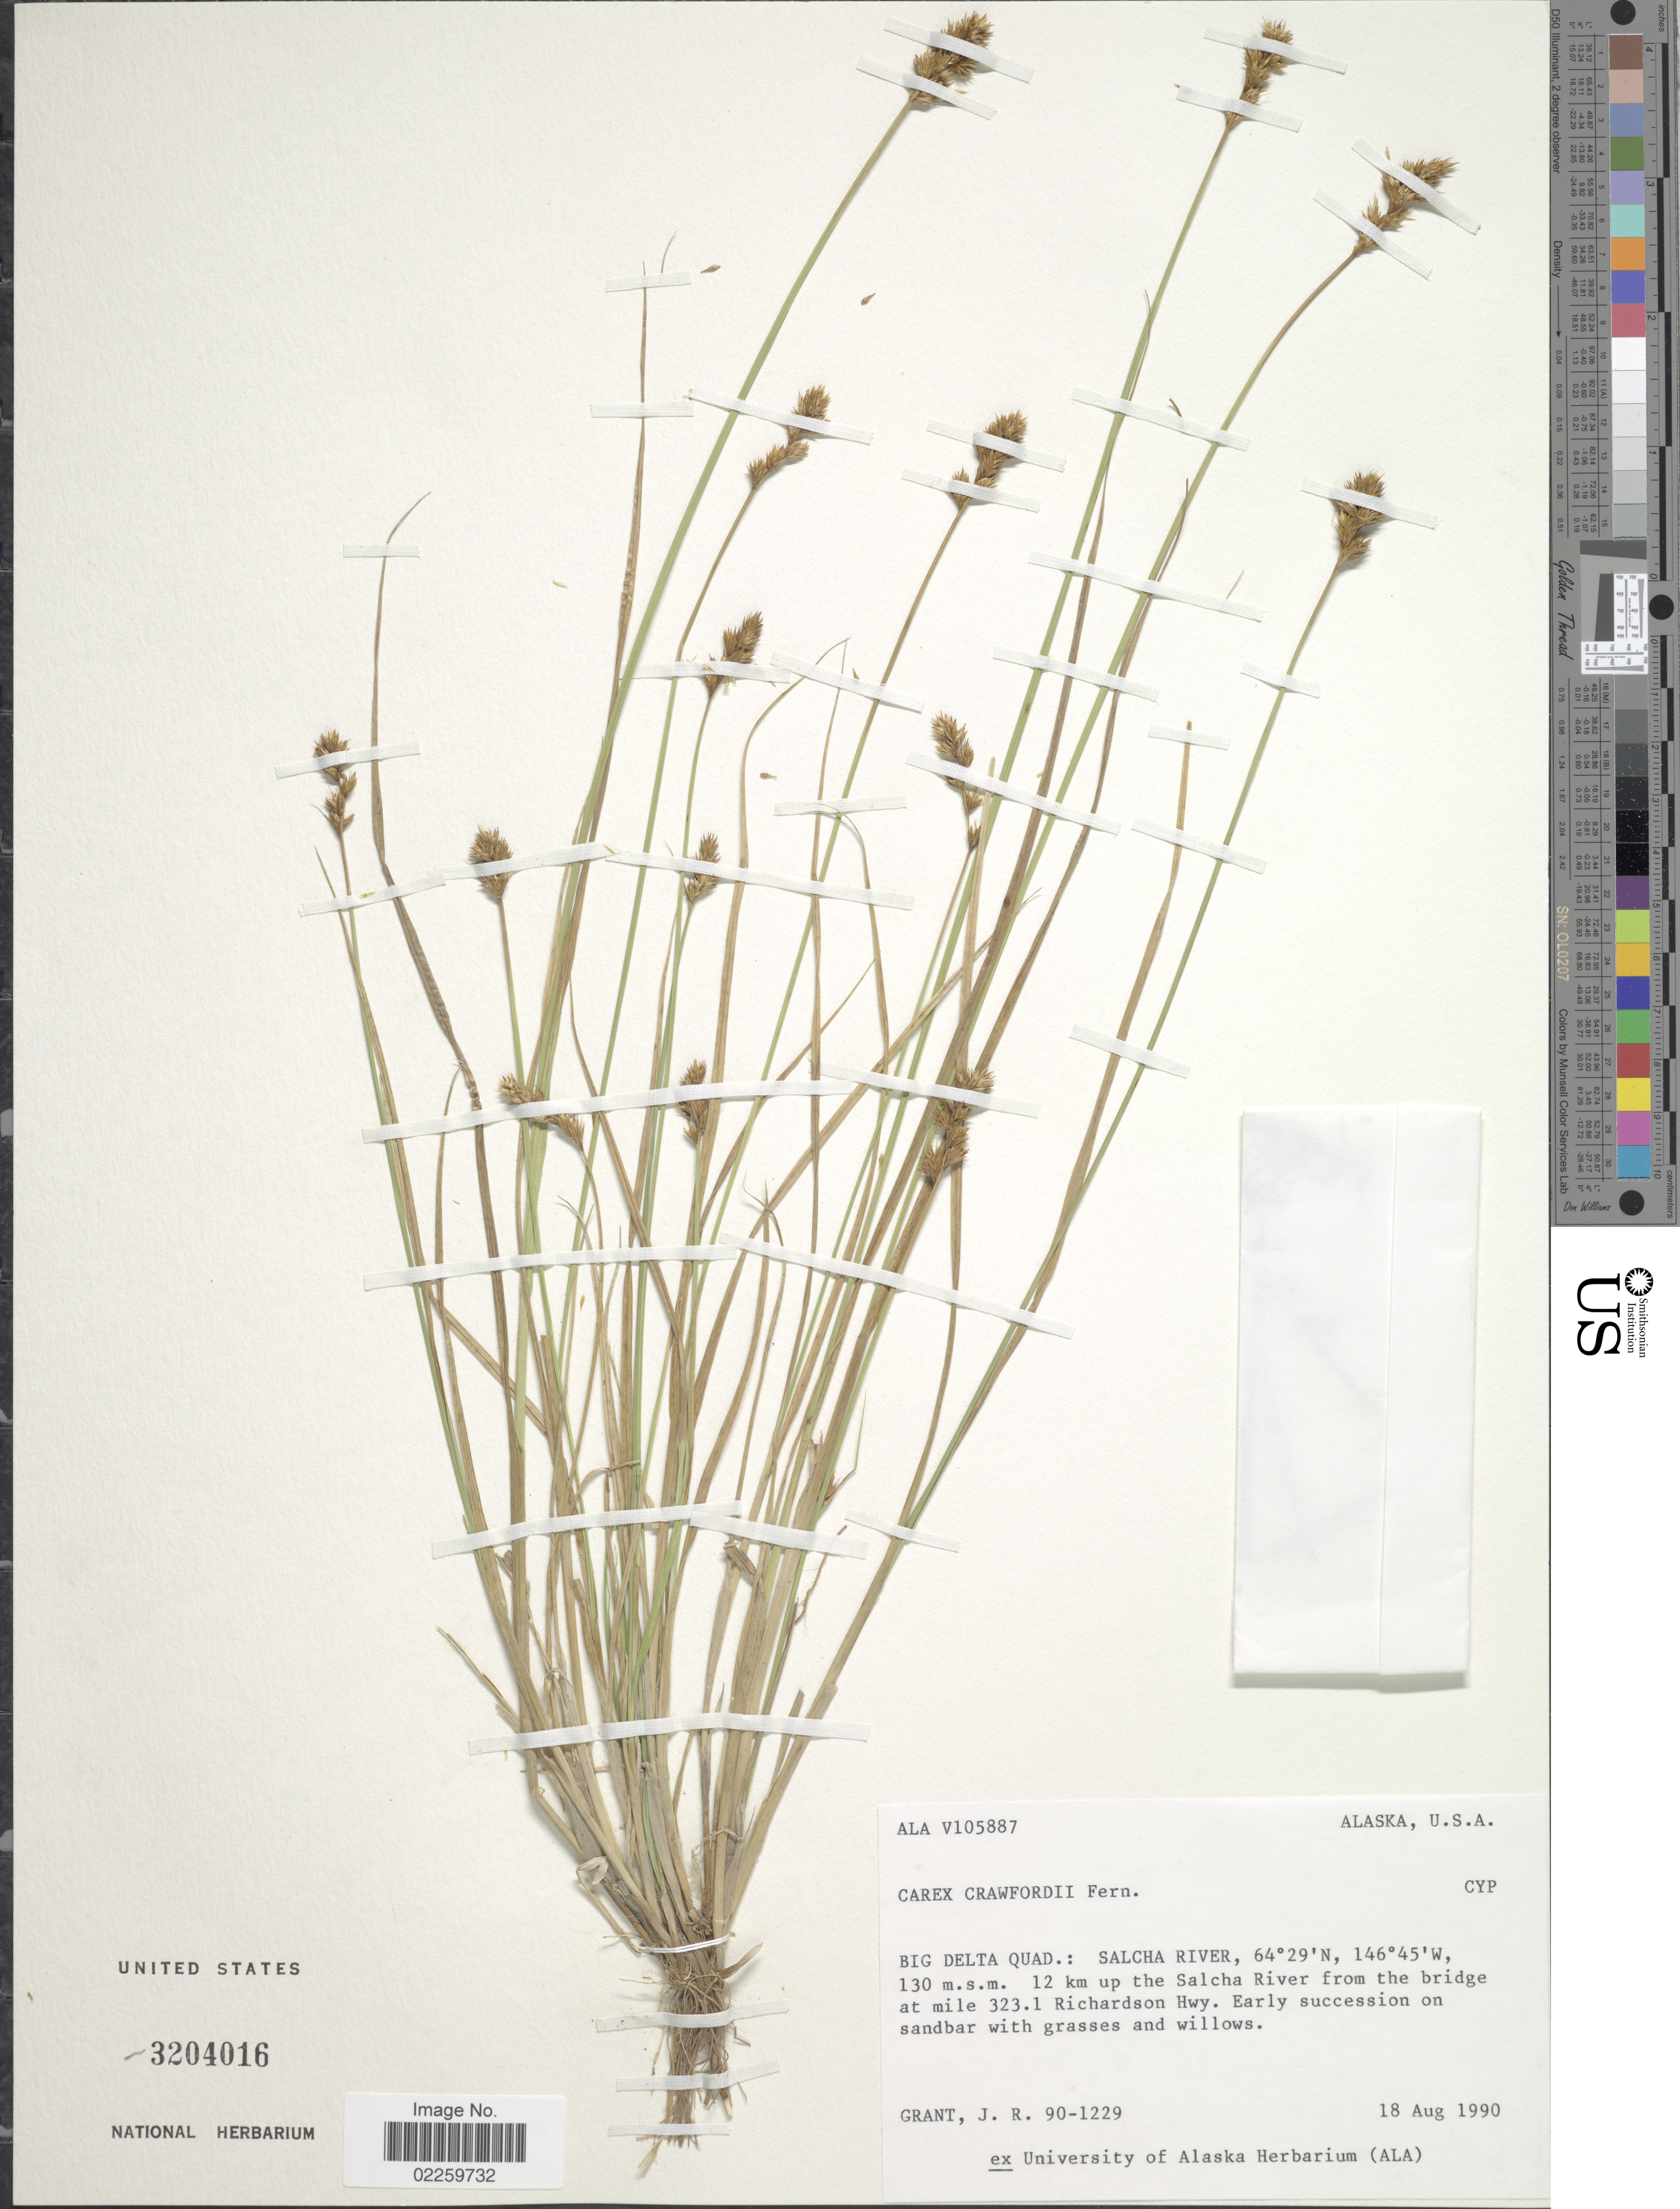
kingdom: Plantae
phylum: Tracheophyta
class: Liliopsida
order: Poales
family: Cyperaceae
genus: Carex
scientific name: Carex crawfordii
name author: Fernald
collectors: J. Grant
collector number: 90-1229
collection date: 1990-08-18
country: United States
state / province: Alaska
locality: Big Delta Quad.: Salcha River, 12 km up the Salcha River from the bridge at mile 323.1 Richardson Hwy.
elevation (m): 130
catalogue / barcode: US 3204016